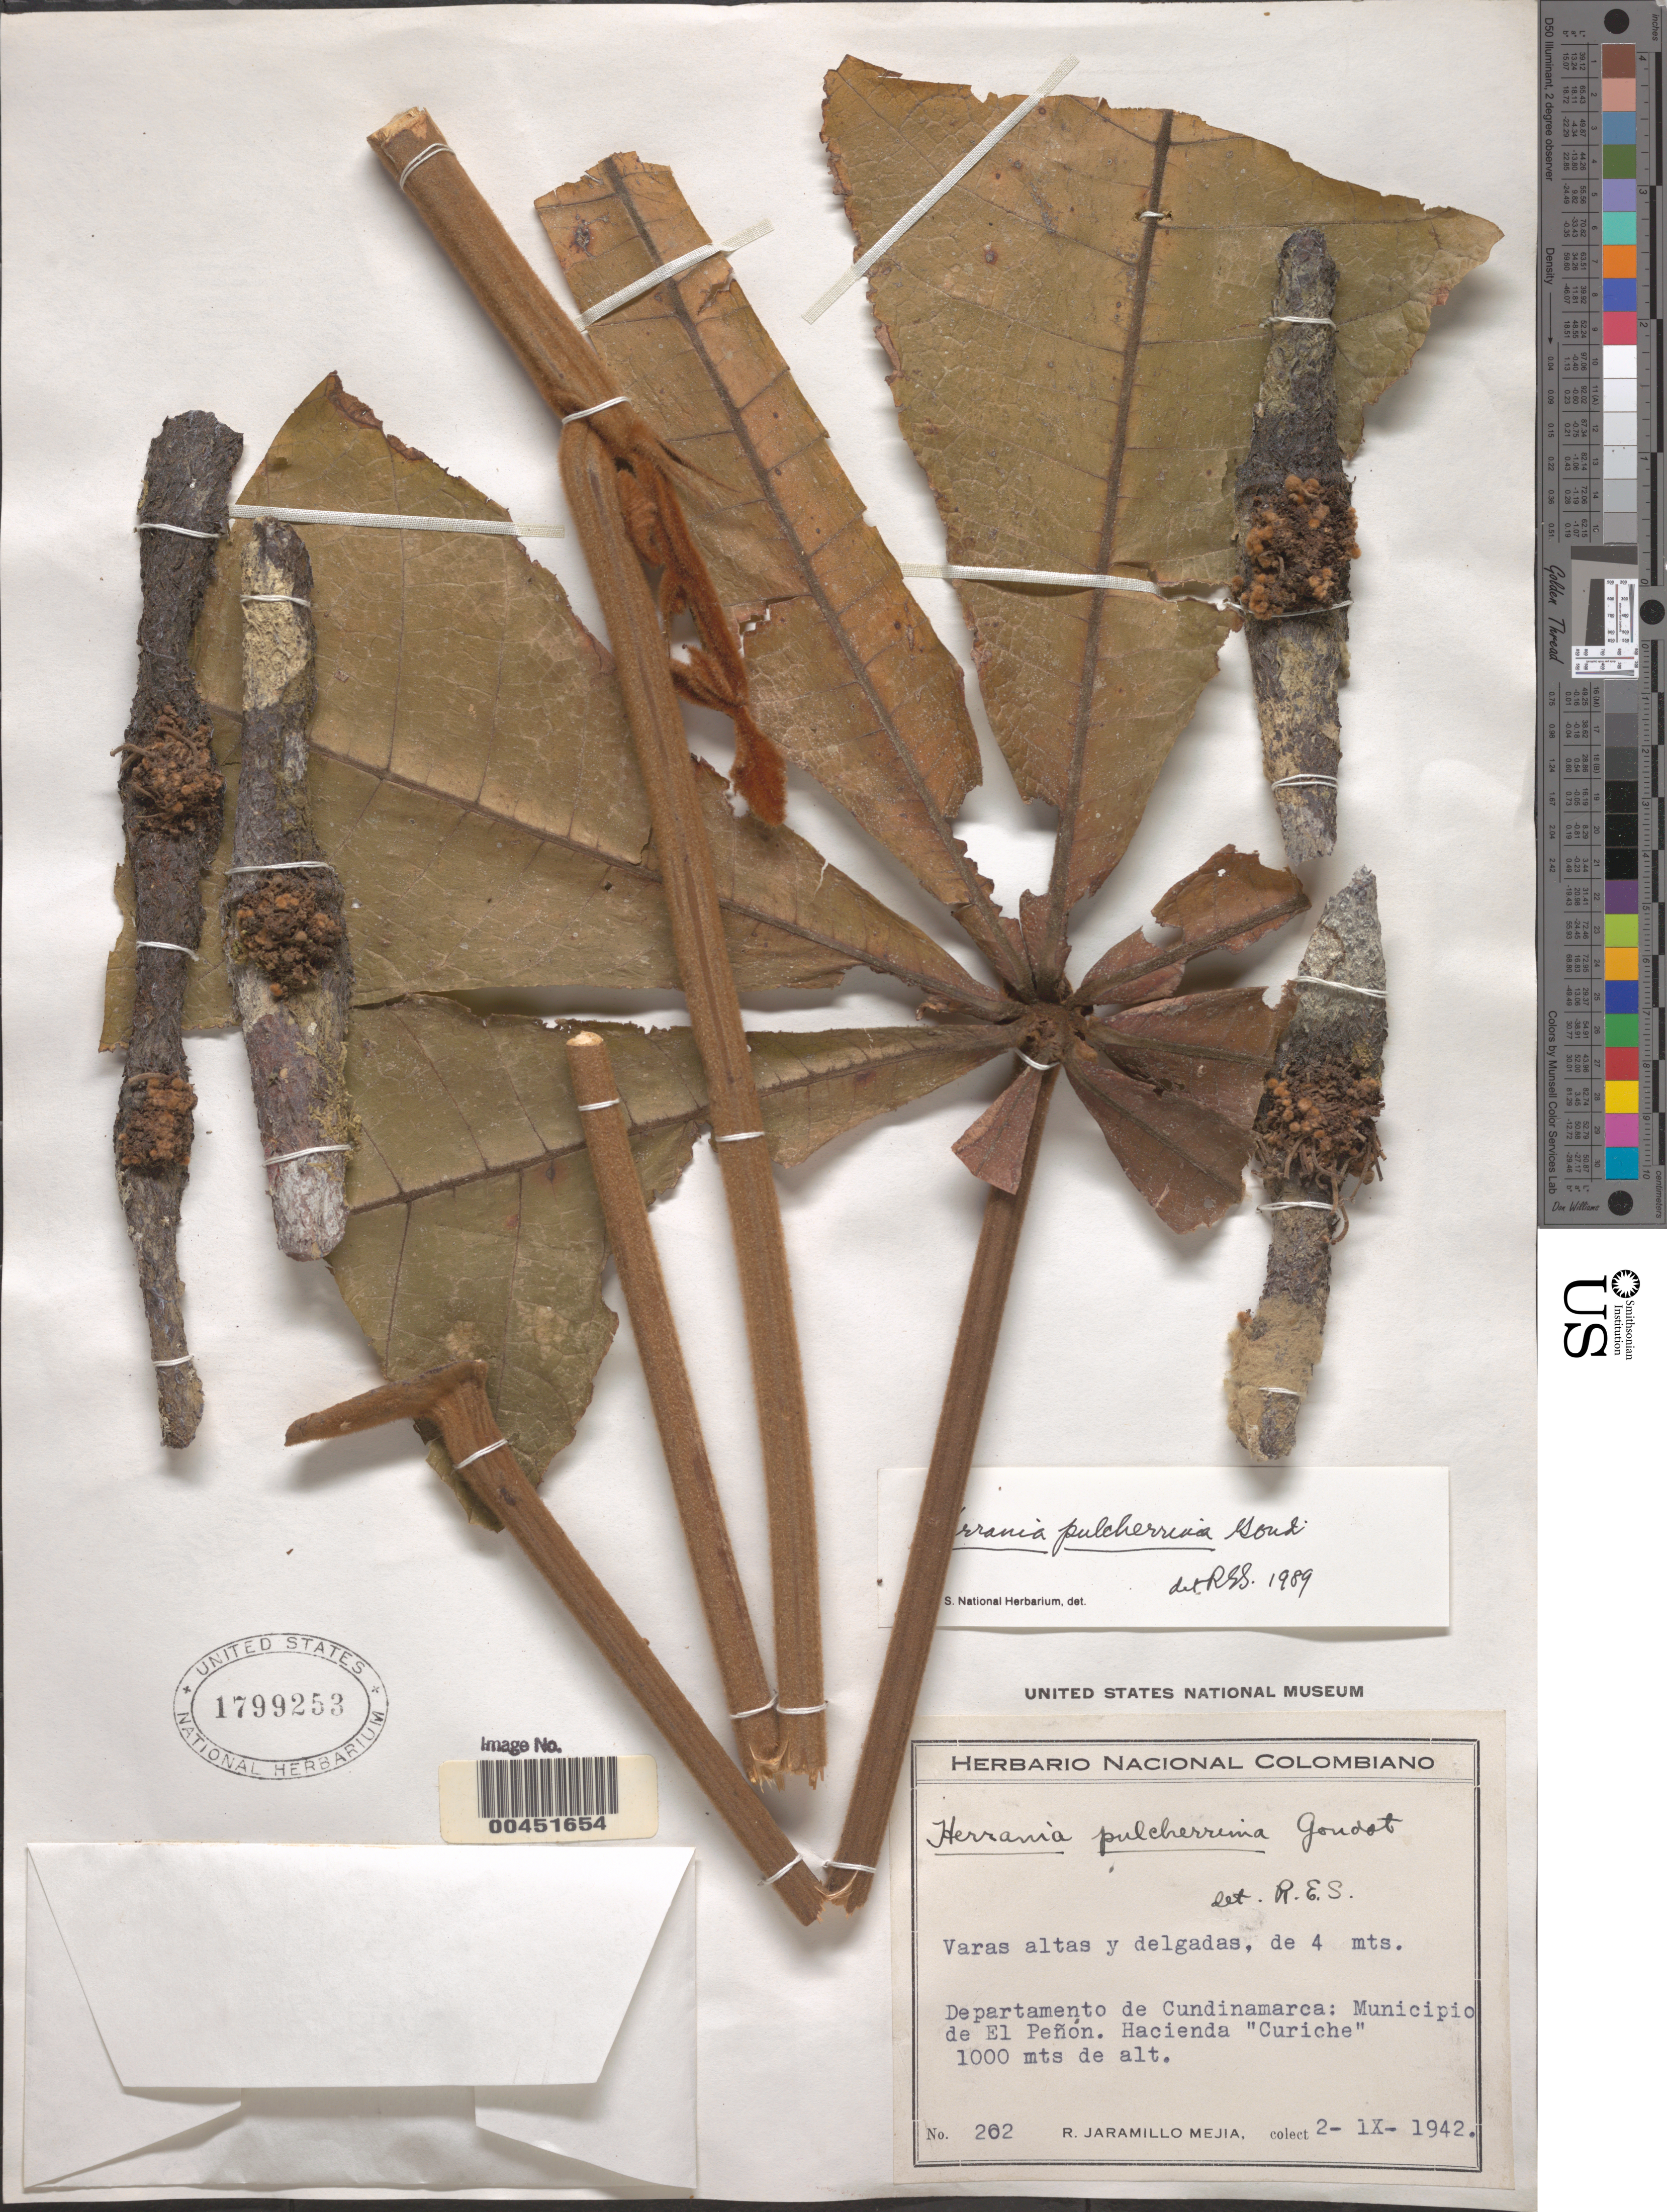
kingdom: Plantae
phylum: Tracheophyta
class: Magnoliopsida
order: Malvales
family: Malvaceae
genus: Theobroma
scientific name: Theobroma pulcherrimum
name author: (Goudot) De Wild.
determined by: Dorr, Laurence J., Curator (BOT), Smithsonian Institution - National Museum of Natural History (UNITED STATES)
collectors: R. Jaramillo M.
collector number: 202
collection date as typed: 02 Sep 1942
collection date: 1942-09-02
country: Colombia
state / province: Cundinamarca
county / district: El Peñón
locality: Hacienda "Curiche"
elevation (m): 1000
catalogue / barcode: US 1799253